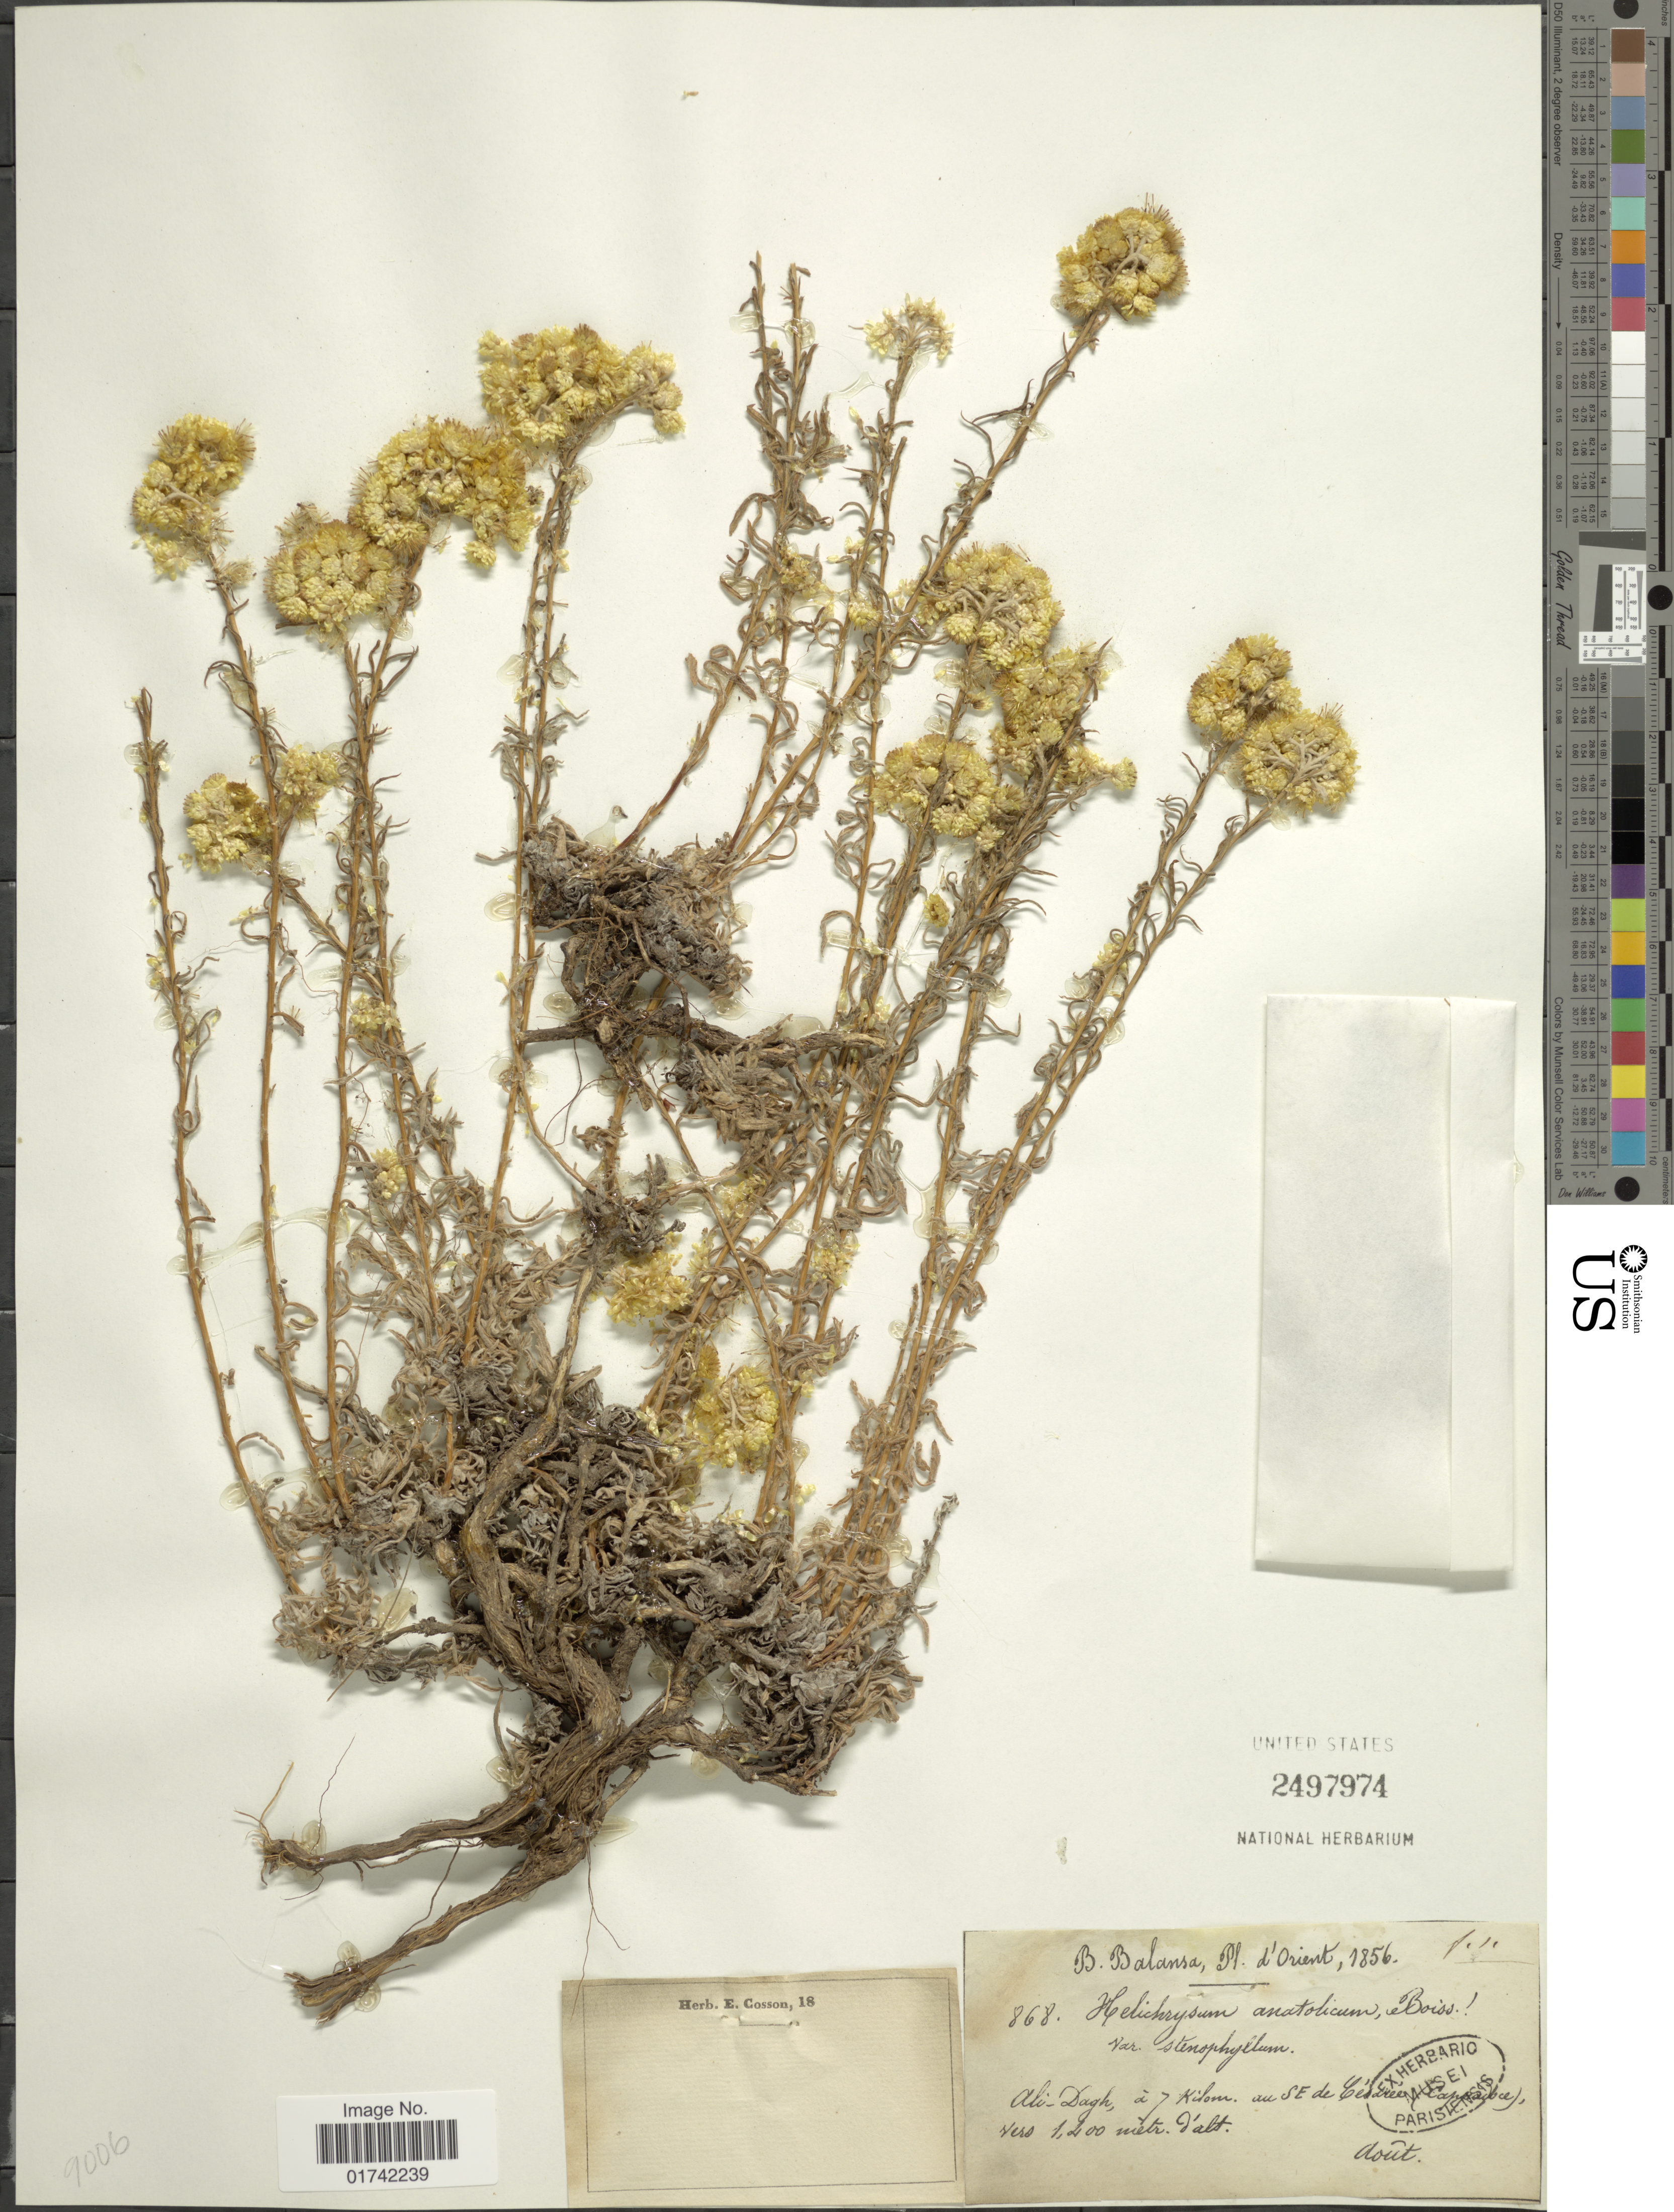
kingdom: Plantae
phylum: Tracheophyta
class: Magnoliopsida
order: Asterales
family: Asteraceae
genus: Helichrysum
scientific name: Helichrysum anatolicum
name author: Boiss.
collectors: B. Balansa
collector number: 868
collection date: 1856-08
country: Turkey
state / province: Kayseri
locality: D' Orient, Ali- Dagh a 7 kilom. au SE de Gesdree [interpreted]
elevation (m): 1200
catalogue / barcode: US 2497974